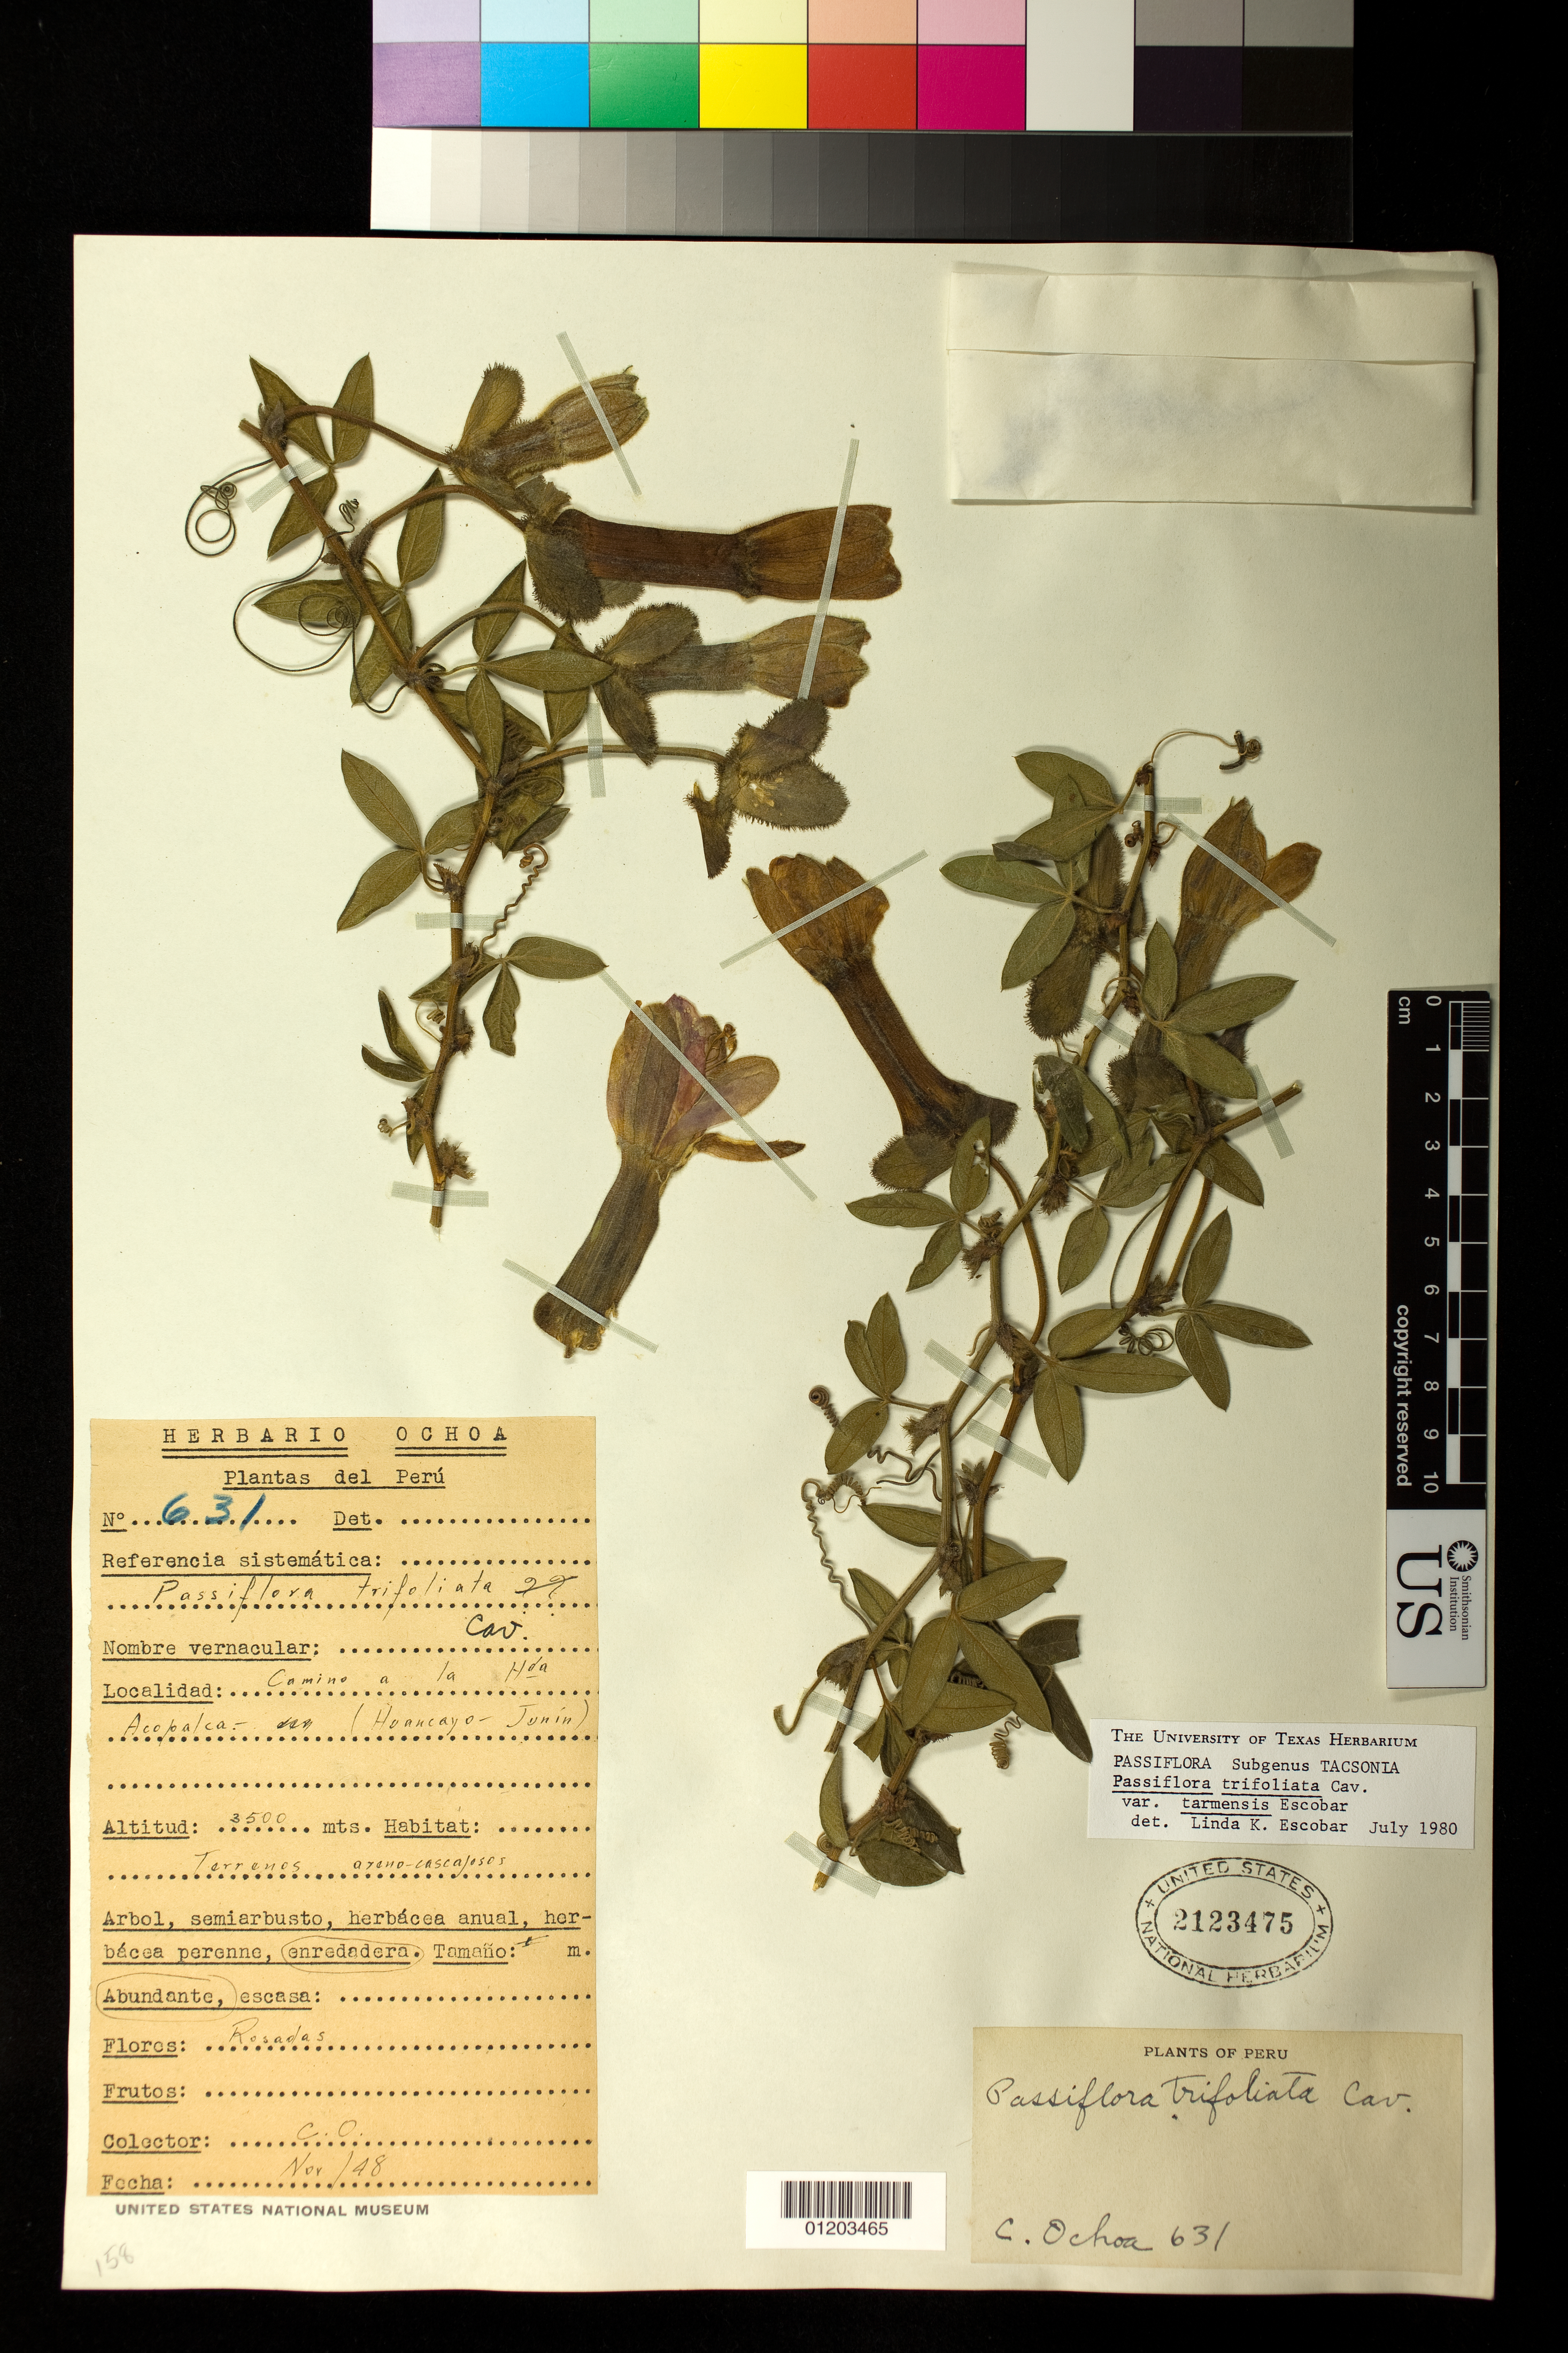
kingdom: Plantae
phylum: Tracheophyta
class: Magnoliopsida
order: Malpighiales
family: Passifloraceae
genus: Passiflora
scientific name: Passiflora trifoliata var. tarmensis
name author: L.K. Escobar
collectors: C. M. Ochoa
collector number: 631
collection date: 1948-11-01/1948-11-30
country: Peru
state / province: Junín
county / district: Huancayo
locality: Camino a la Hda Acopalca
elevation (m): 3500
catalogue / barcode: US 2123475